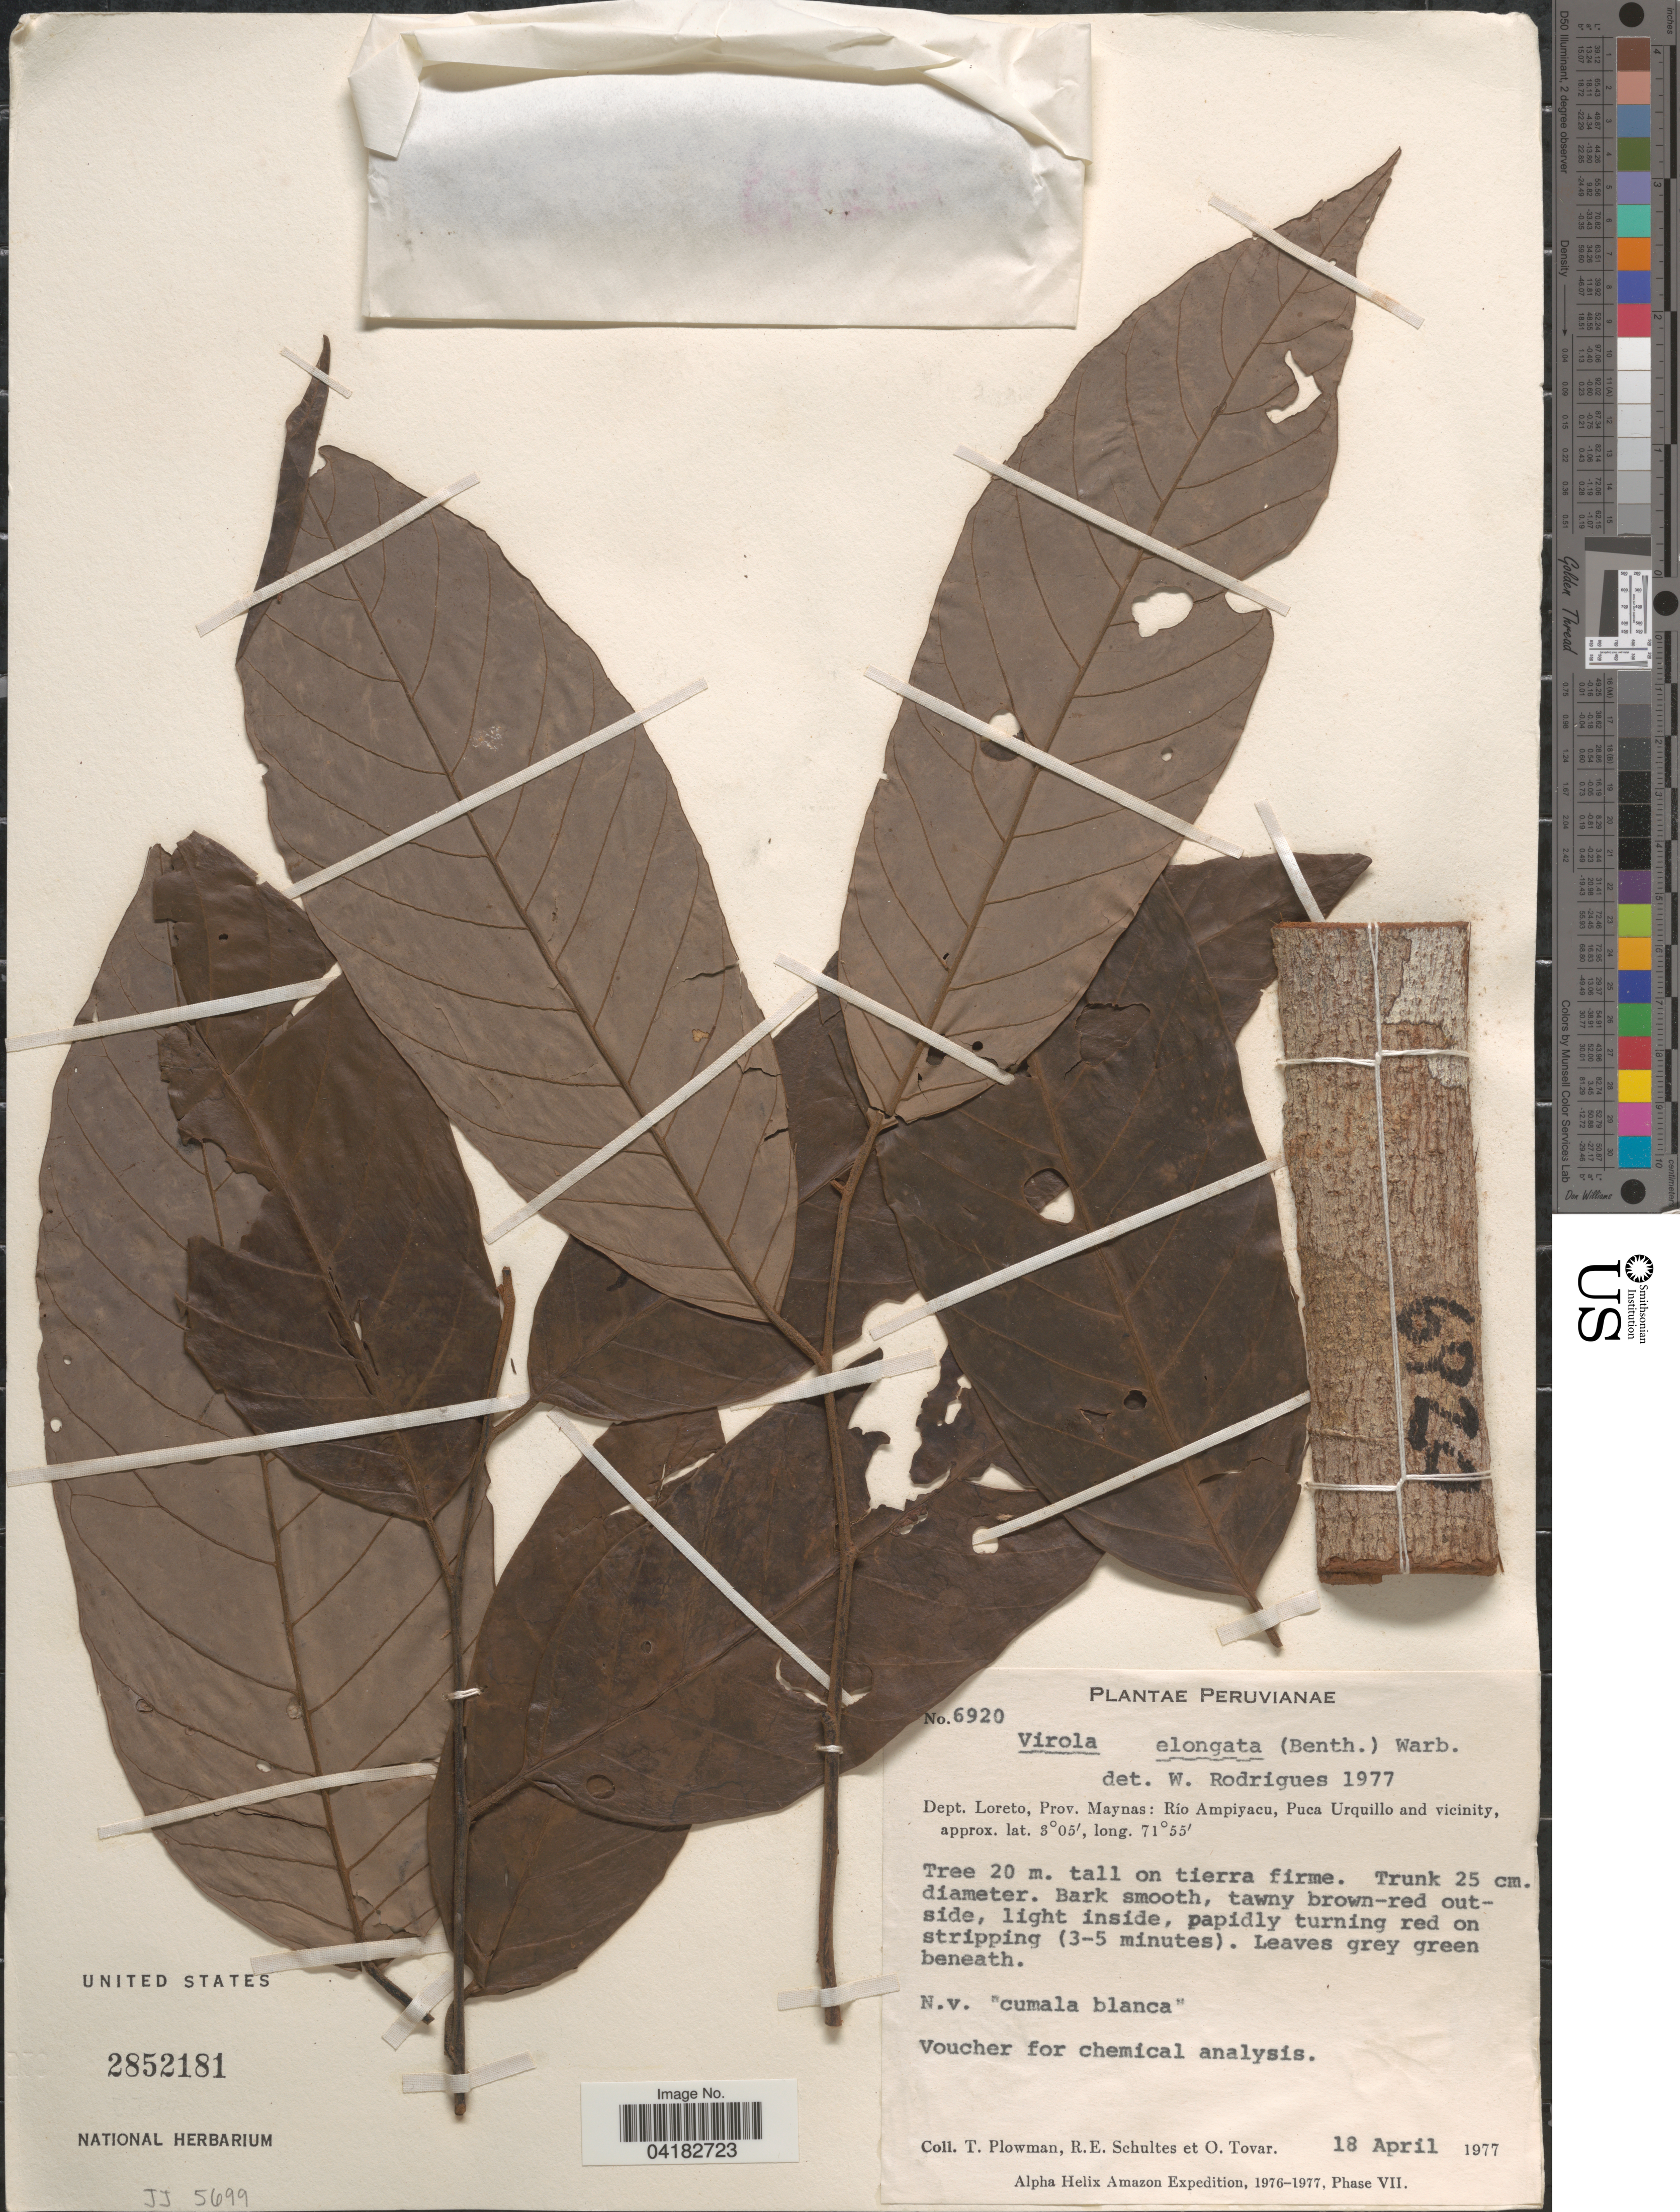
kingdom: Plantae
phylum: Tracheophyta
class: Magnoliopsida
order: Magnoliales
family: Myristicaceae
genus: Virola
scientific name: Virola elongata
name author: (Benth.) Warb.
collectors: T. Plowman, R. E. Schultes & Ó. Tovar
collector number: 6920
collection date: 1977-04-18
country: Peru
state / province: Loreto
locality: Alpha Helix Amazon Expedition, 1976-1977, Phase VII. Dept. Loreto, Prov. Maynas: Río Ampiyacu, Puca Urquillo and vicinity.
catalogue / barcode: US 2852181